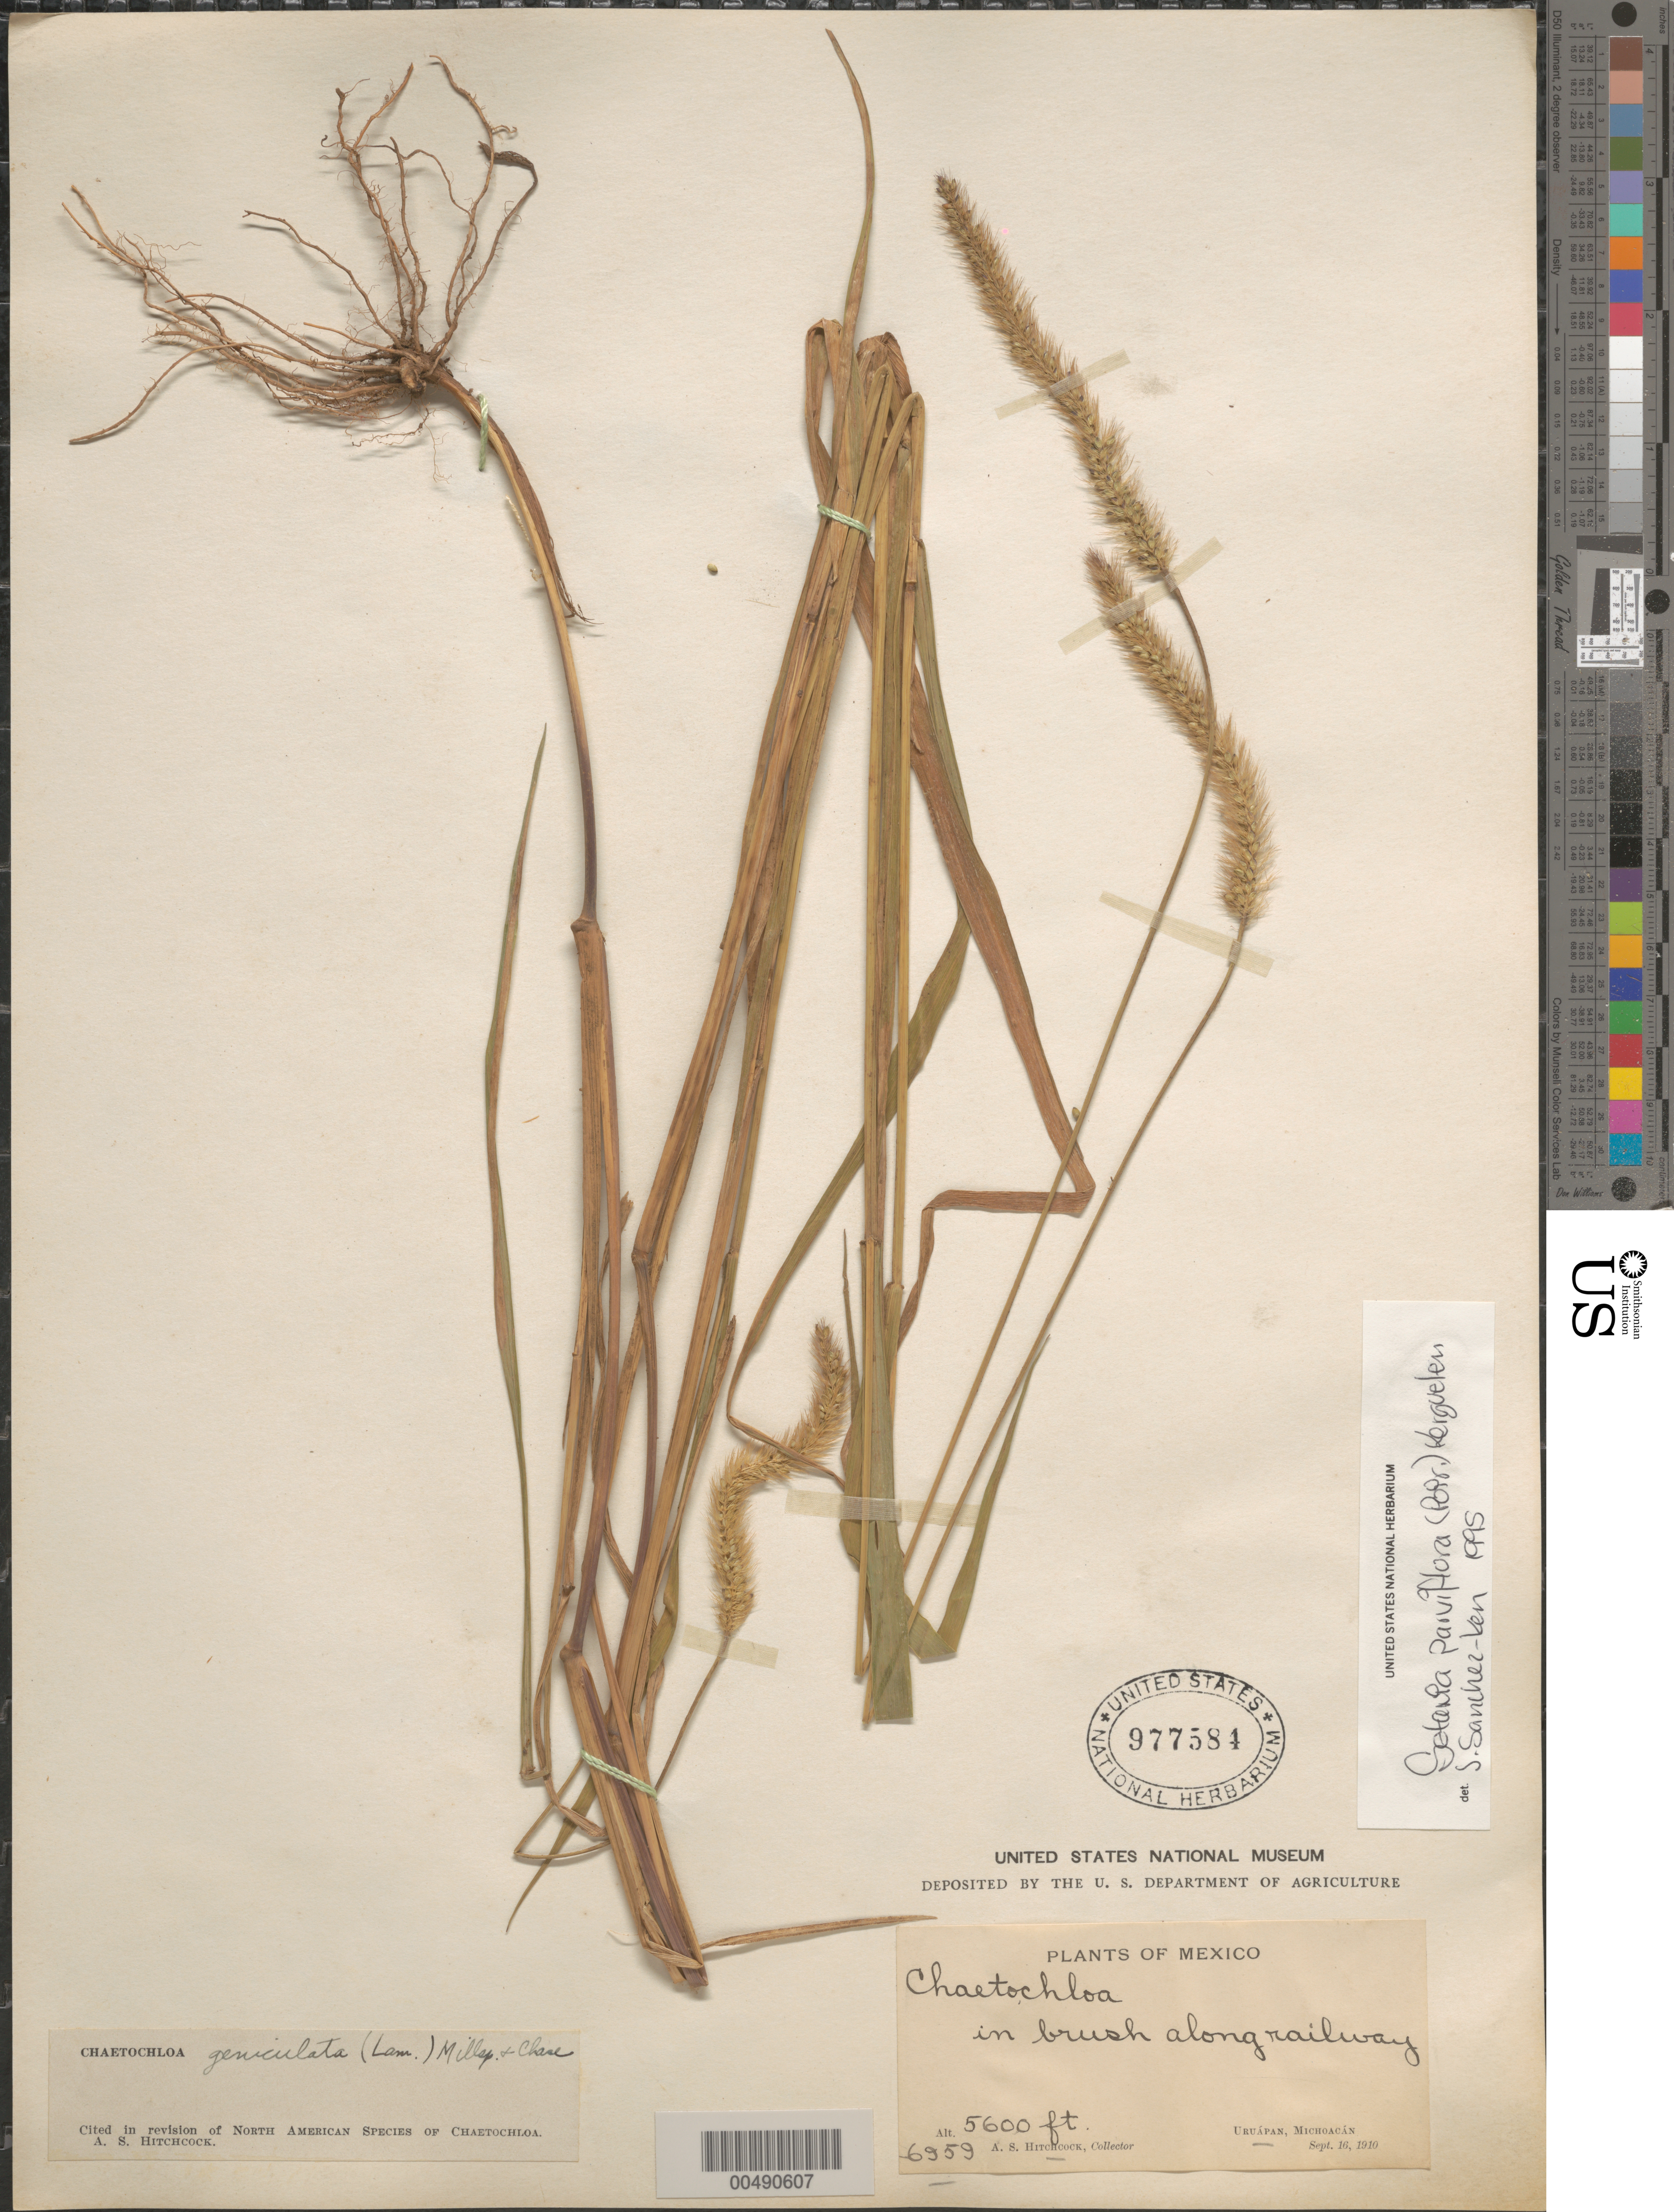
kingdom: Plantae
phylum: Tracheophyta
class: Liliopsida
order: Poales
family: Poaceae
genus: Setaria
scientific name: Setaria parviflora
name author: (Poir.) Kerguélen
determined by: Sánchez-Ken, J. G.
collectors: A. S. Hitchcock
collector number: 6959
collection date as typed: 16 Sep 1910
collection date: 1910-09-16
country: Mexico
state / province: Michoacán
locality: Uruápan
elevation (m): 1707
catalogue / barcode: US 977584